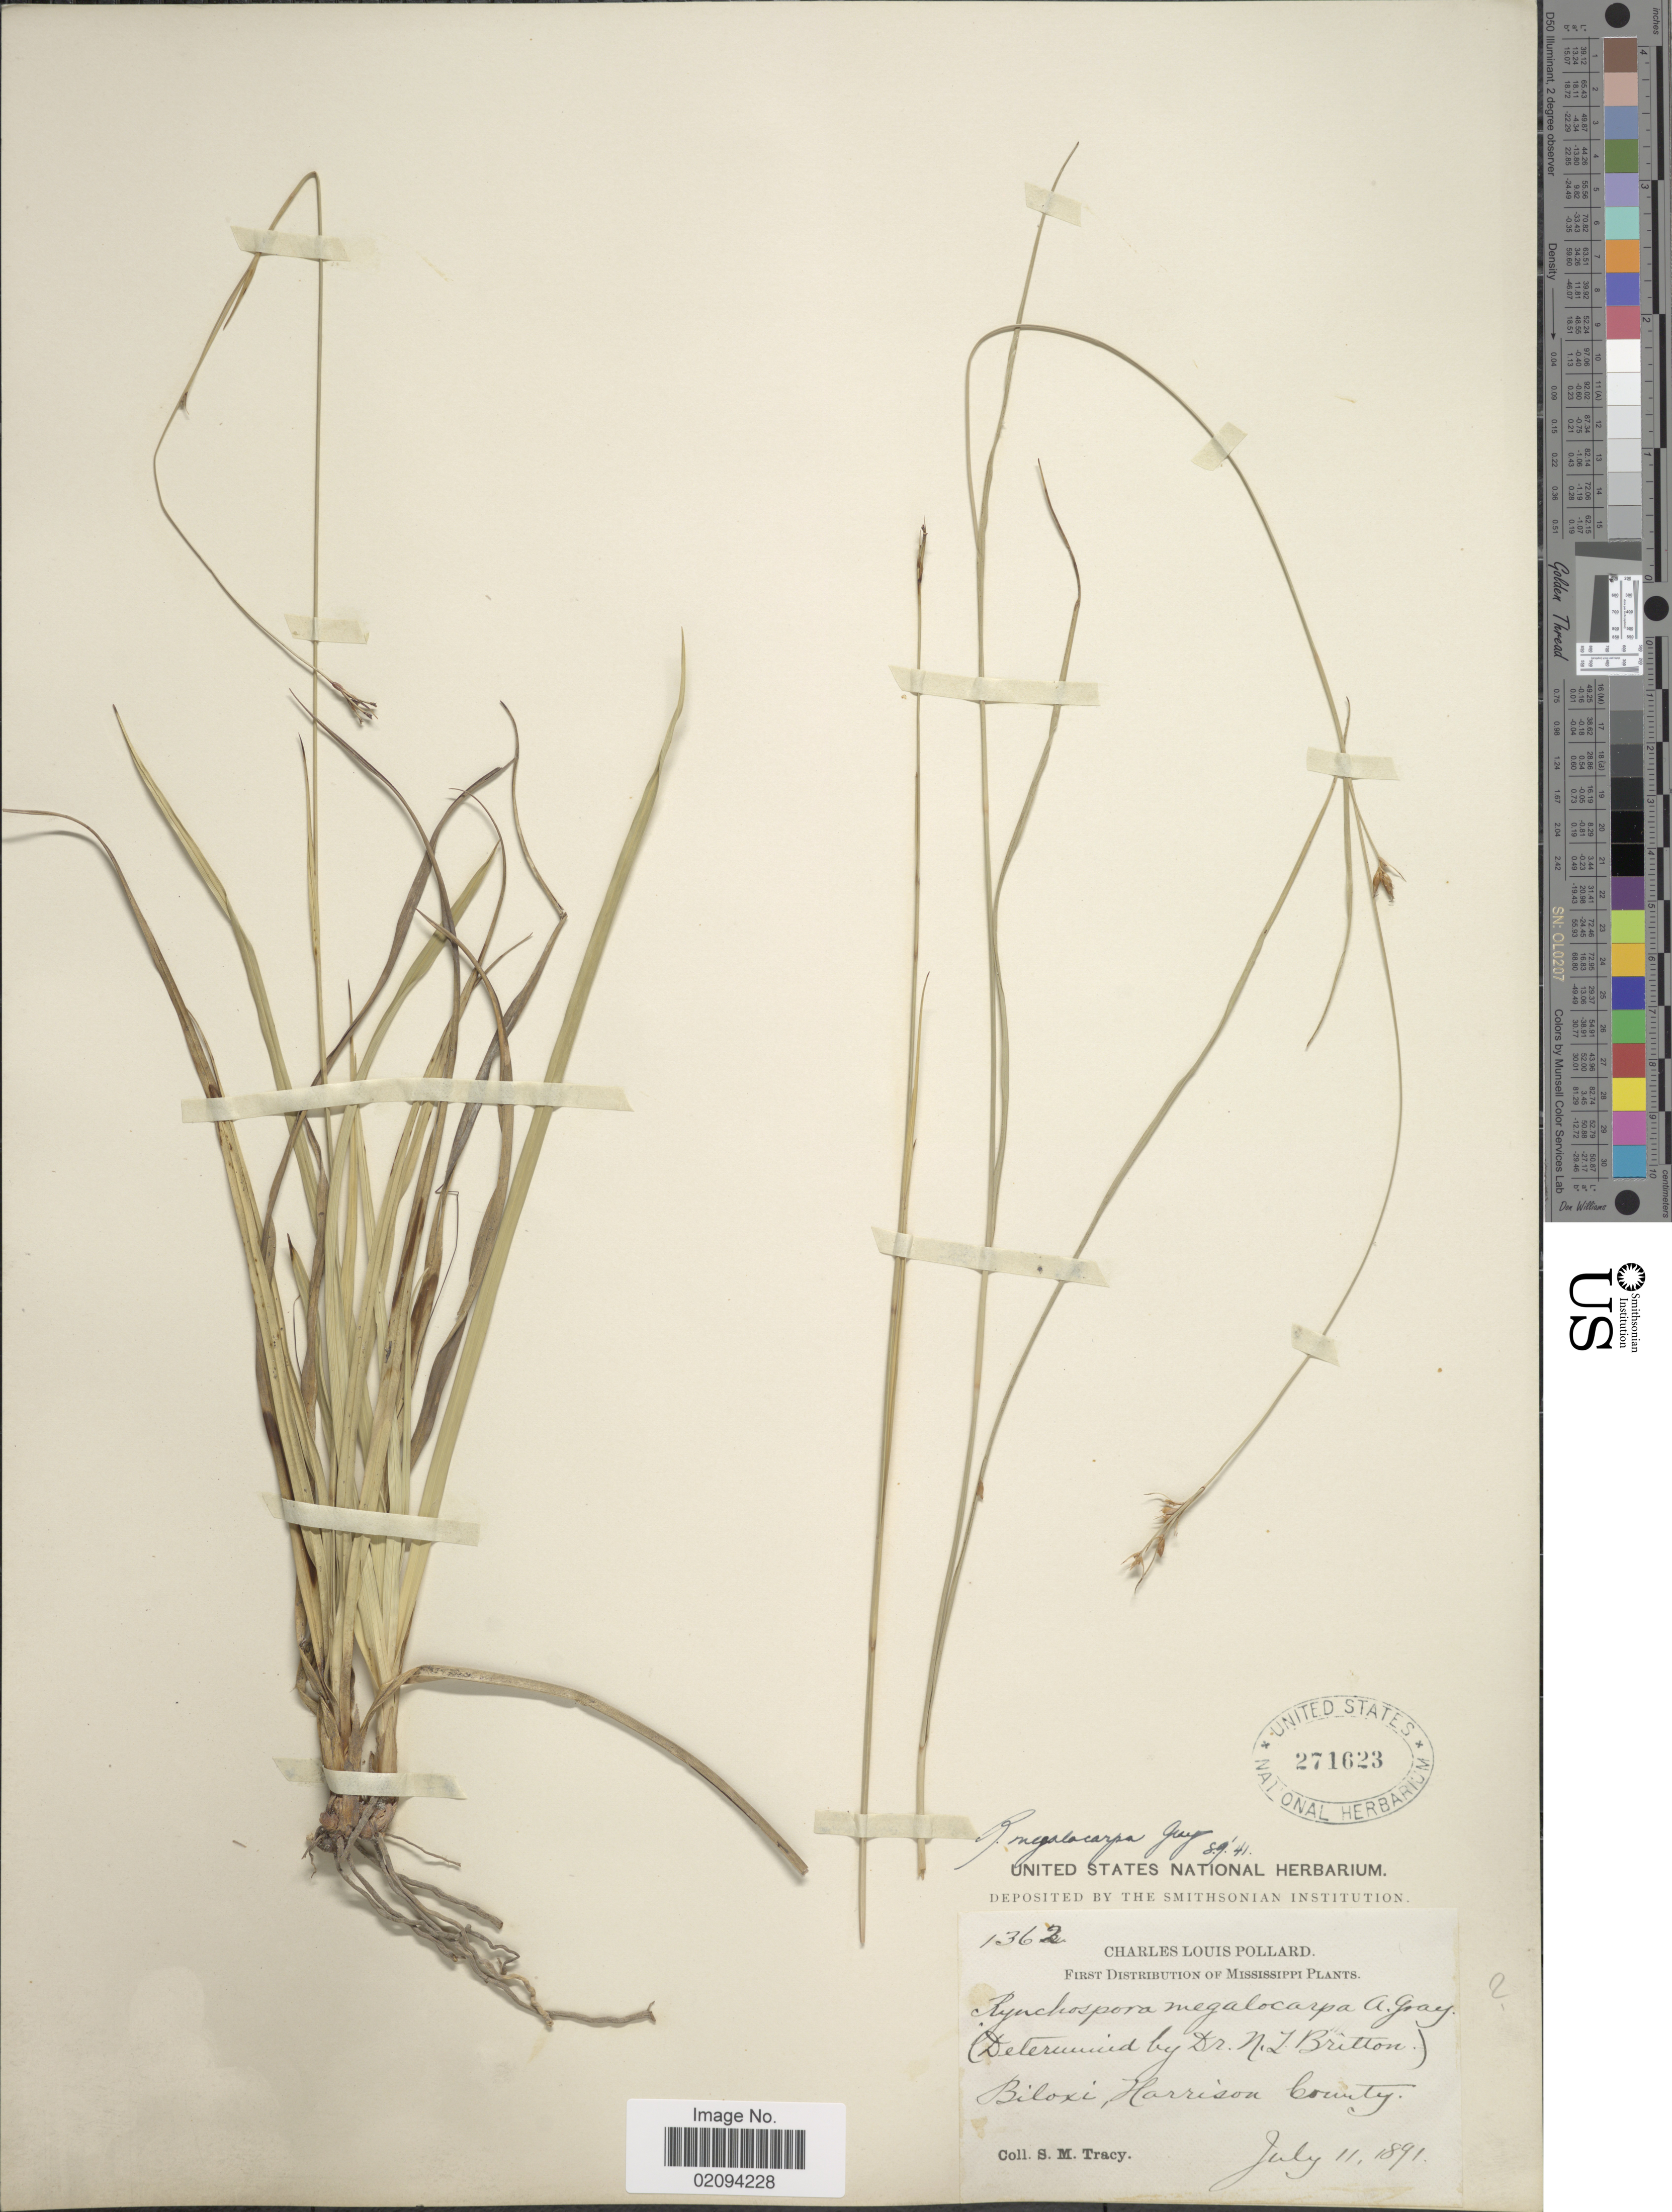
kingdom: Plantae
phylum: Tracheophyta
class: Liliopsida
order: Poales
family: Cyperaceae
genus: Rhynchospora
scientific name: Rhynchospora megalocarpa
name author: A. Gray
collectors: S. M. Tracy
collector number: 1362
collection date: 1891-07-11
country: United States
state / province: Mississippi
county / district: Harrison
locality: Biloxi, Harrison County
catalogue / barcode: US 271623